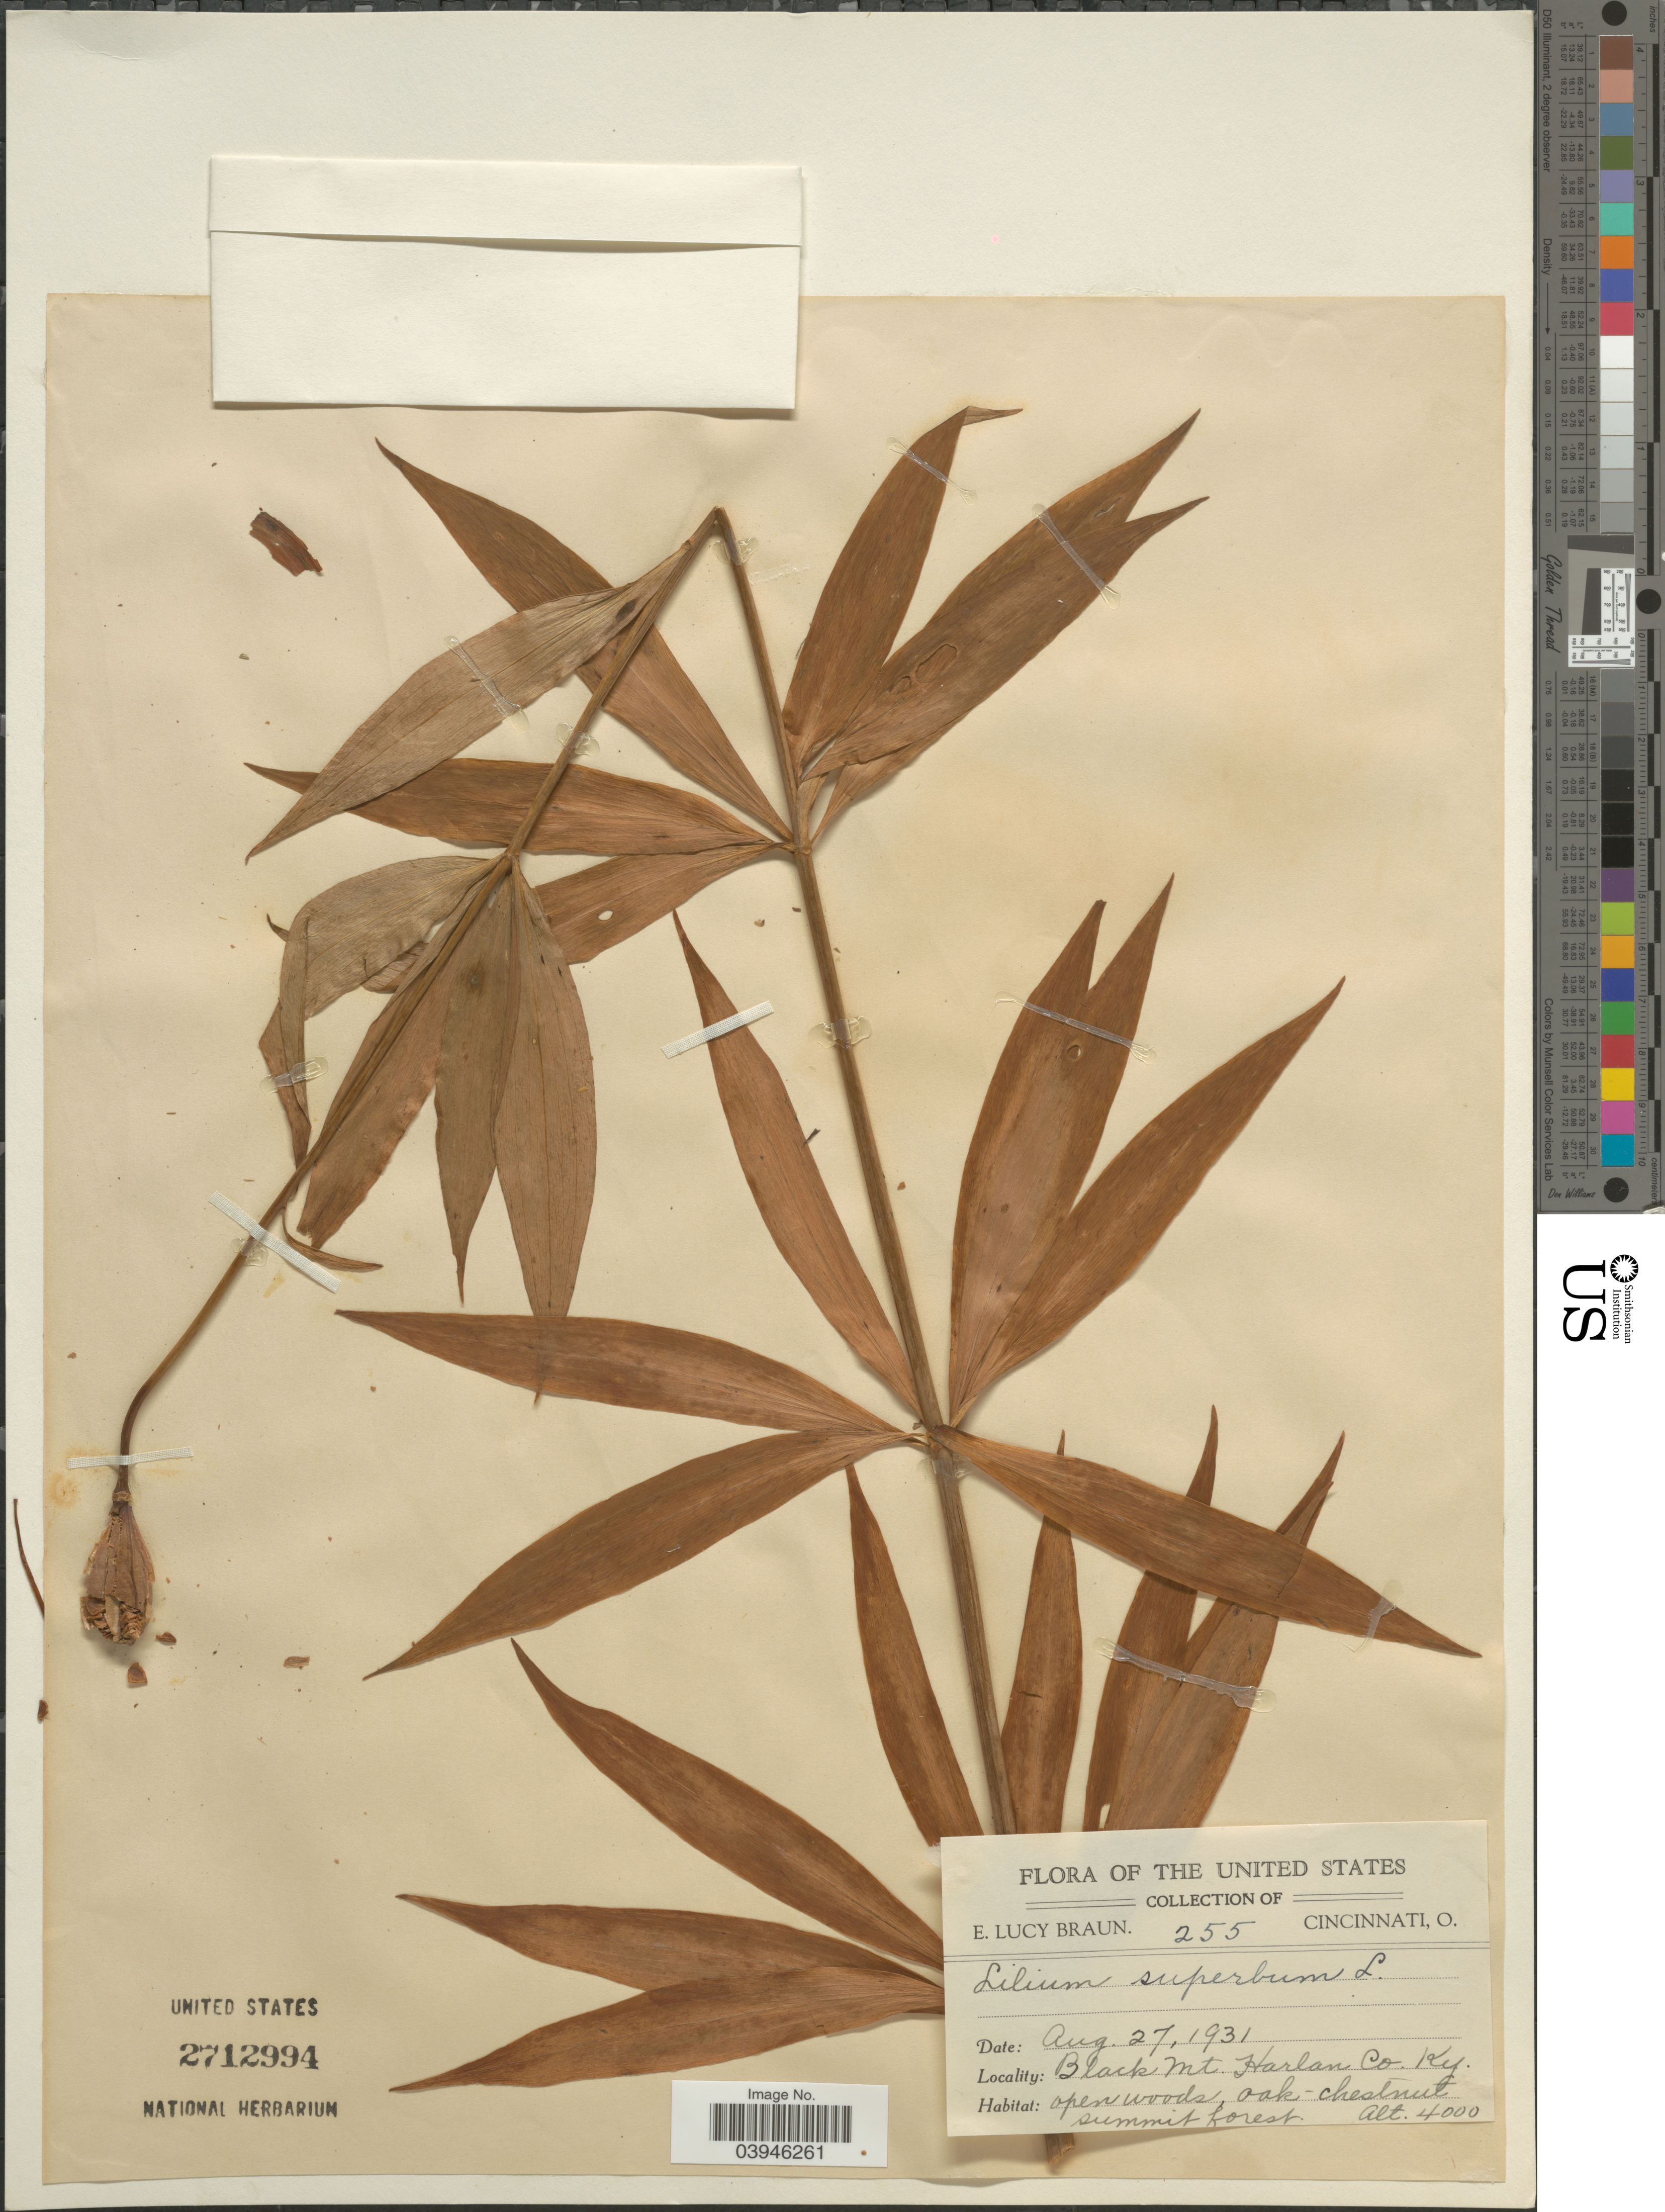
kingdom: Plantae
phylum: Tracheophyta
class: Liliopsida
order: Liliales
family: Liliaceae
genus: Lilium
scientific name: Lilium superbum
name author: L.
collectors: E. L. Braun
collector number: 255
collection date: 1931-08-27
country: United States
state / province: Kentucky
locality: Black Mt. Harlan Co.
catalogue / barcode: US 2712994